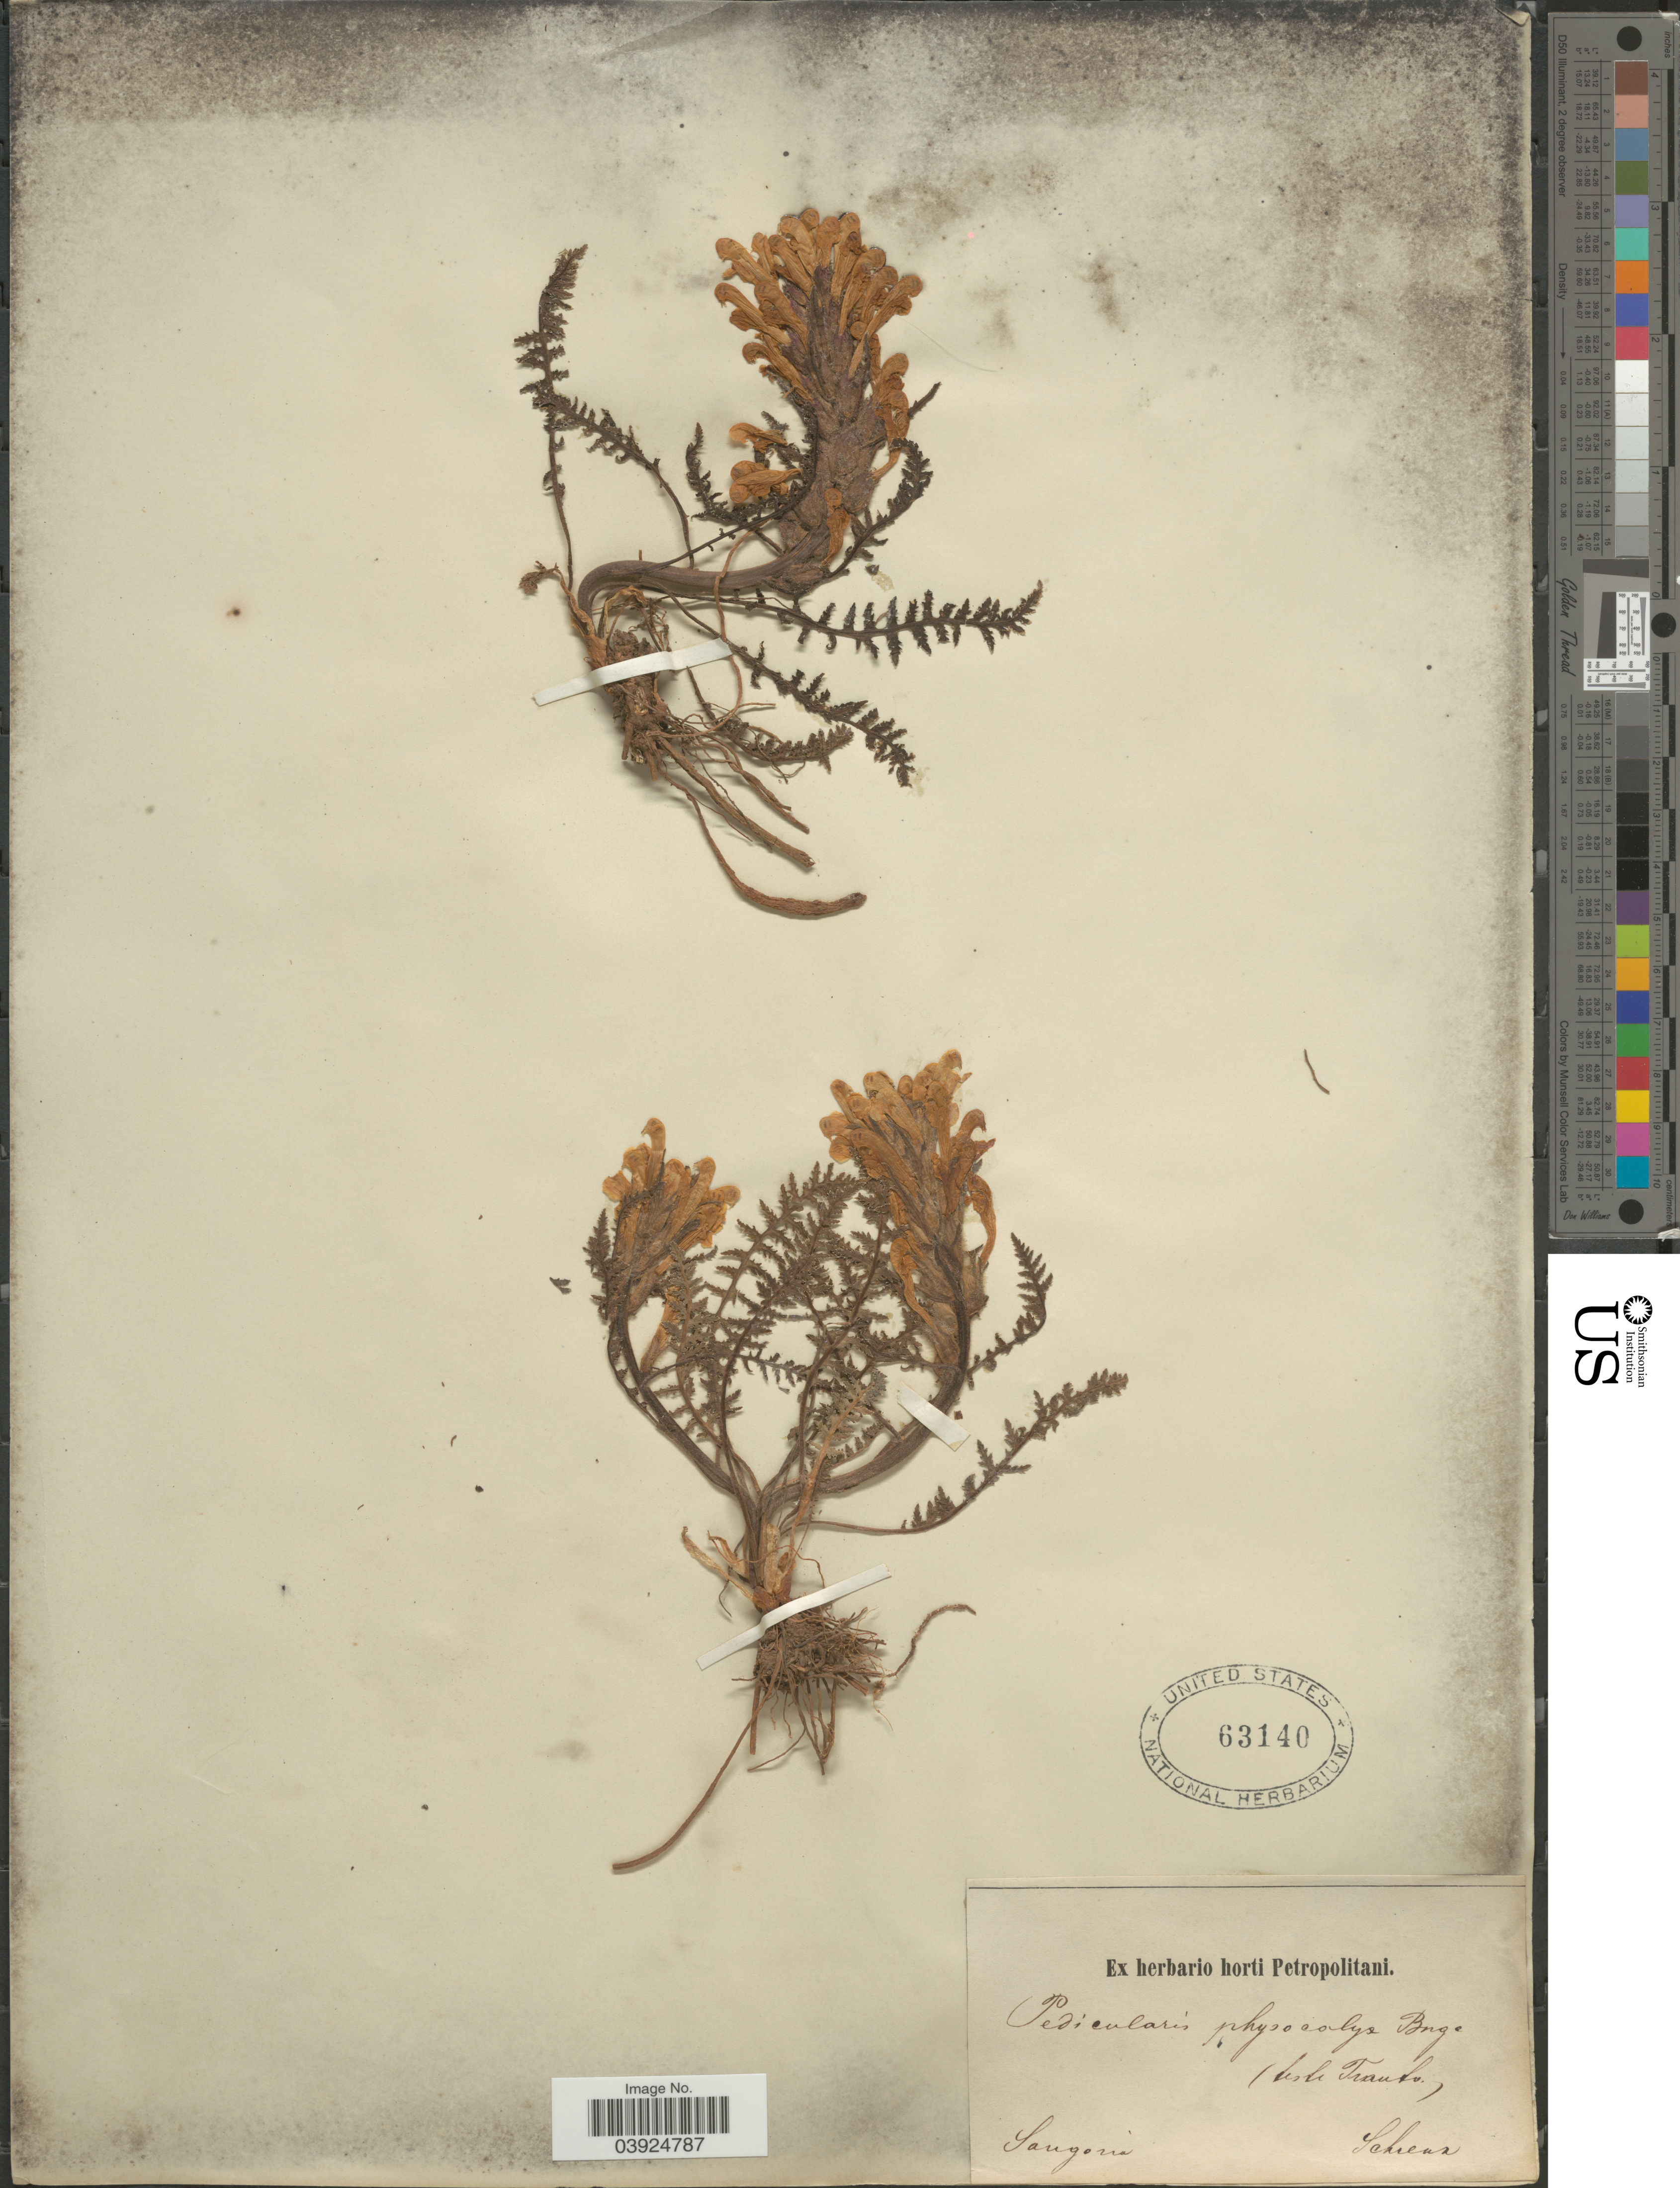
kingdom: Plantae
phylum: Tracheophyta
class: Magnoliopsida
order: Lamiales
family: Orobanchaceae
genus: Pedicularis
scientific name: Pedicularis physocalyx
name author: Bunge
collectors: A.G. Schrenk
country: China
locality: Songoria.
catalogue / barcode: US 63140